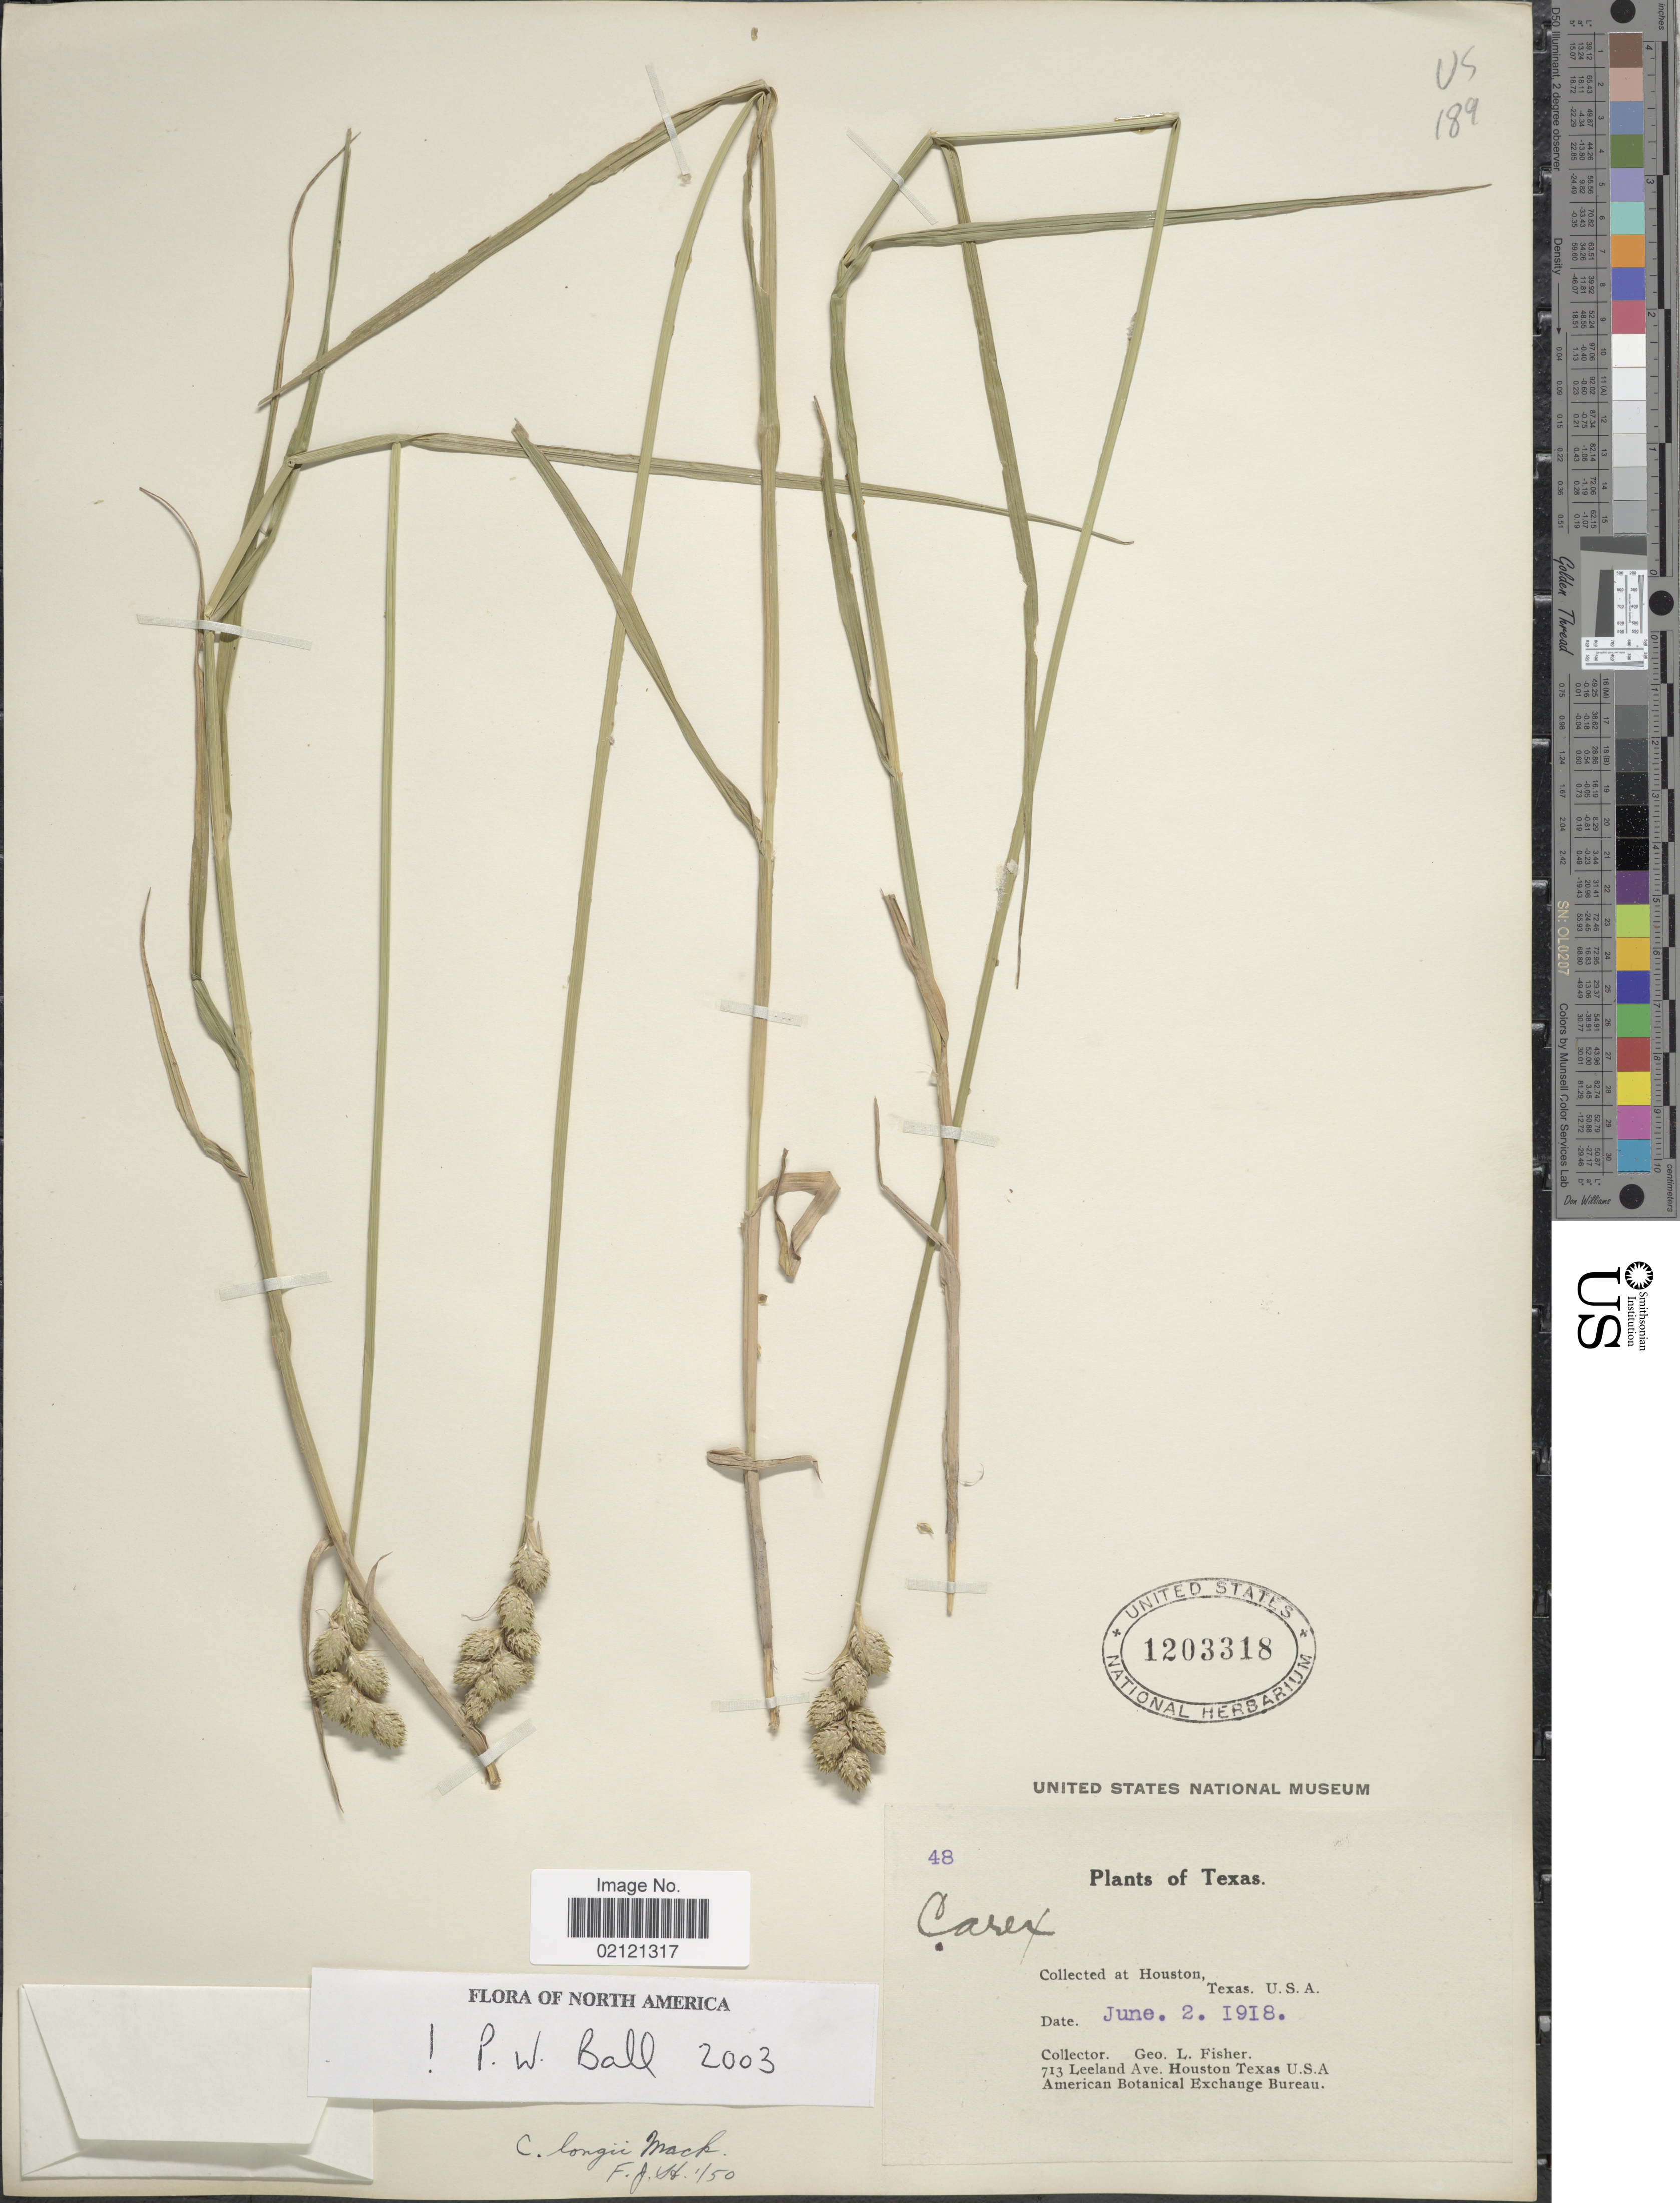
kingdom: Plantae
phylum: Tracheophyta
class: Liliopsida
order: Poales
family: Cyperaceae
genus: Carex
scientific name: Carex longii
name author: Mack.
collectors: G. L. Fisher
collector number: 48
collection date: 1918-06-02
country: United States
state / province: Texas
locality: Houston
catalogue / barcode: US 1203318